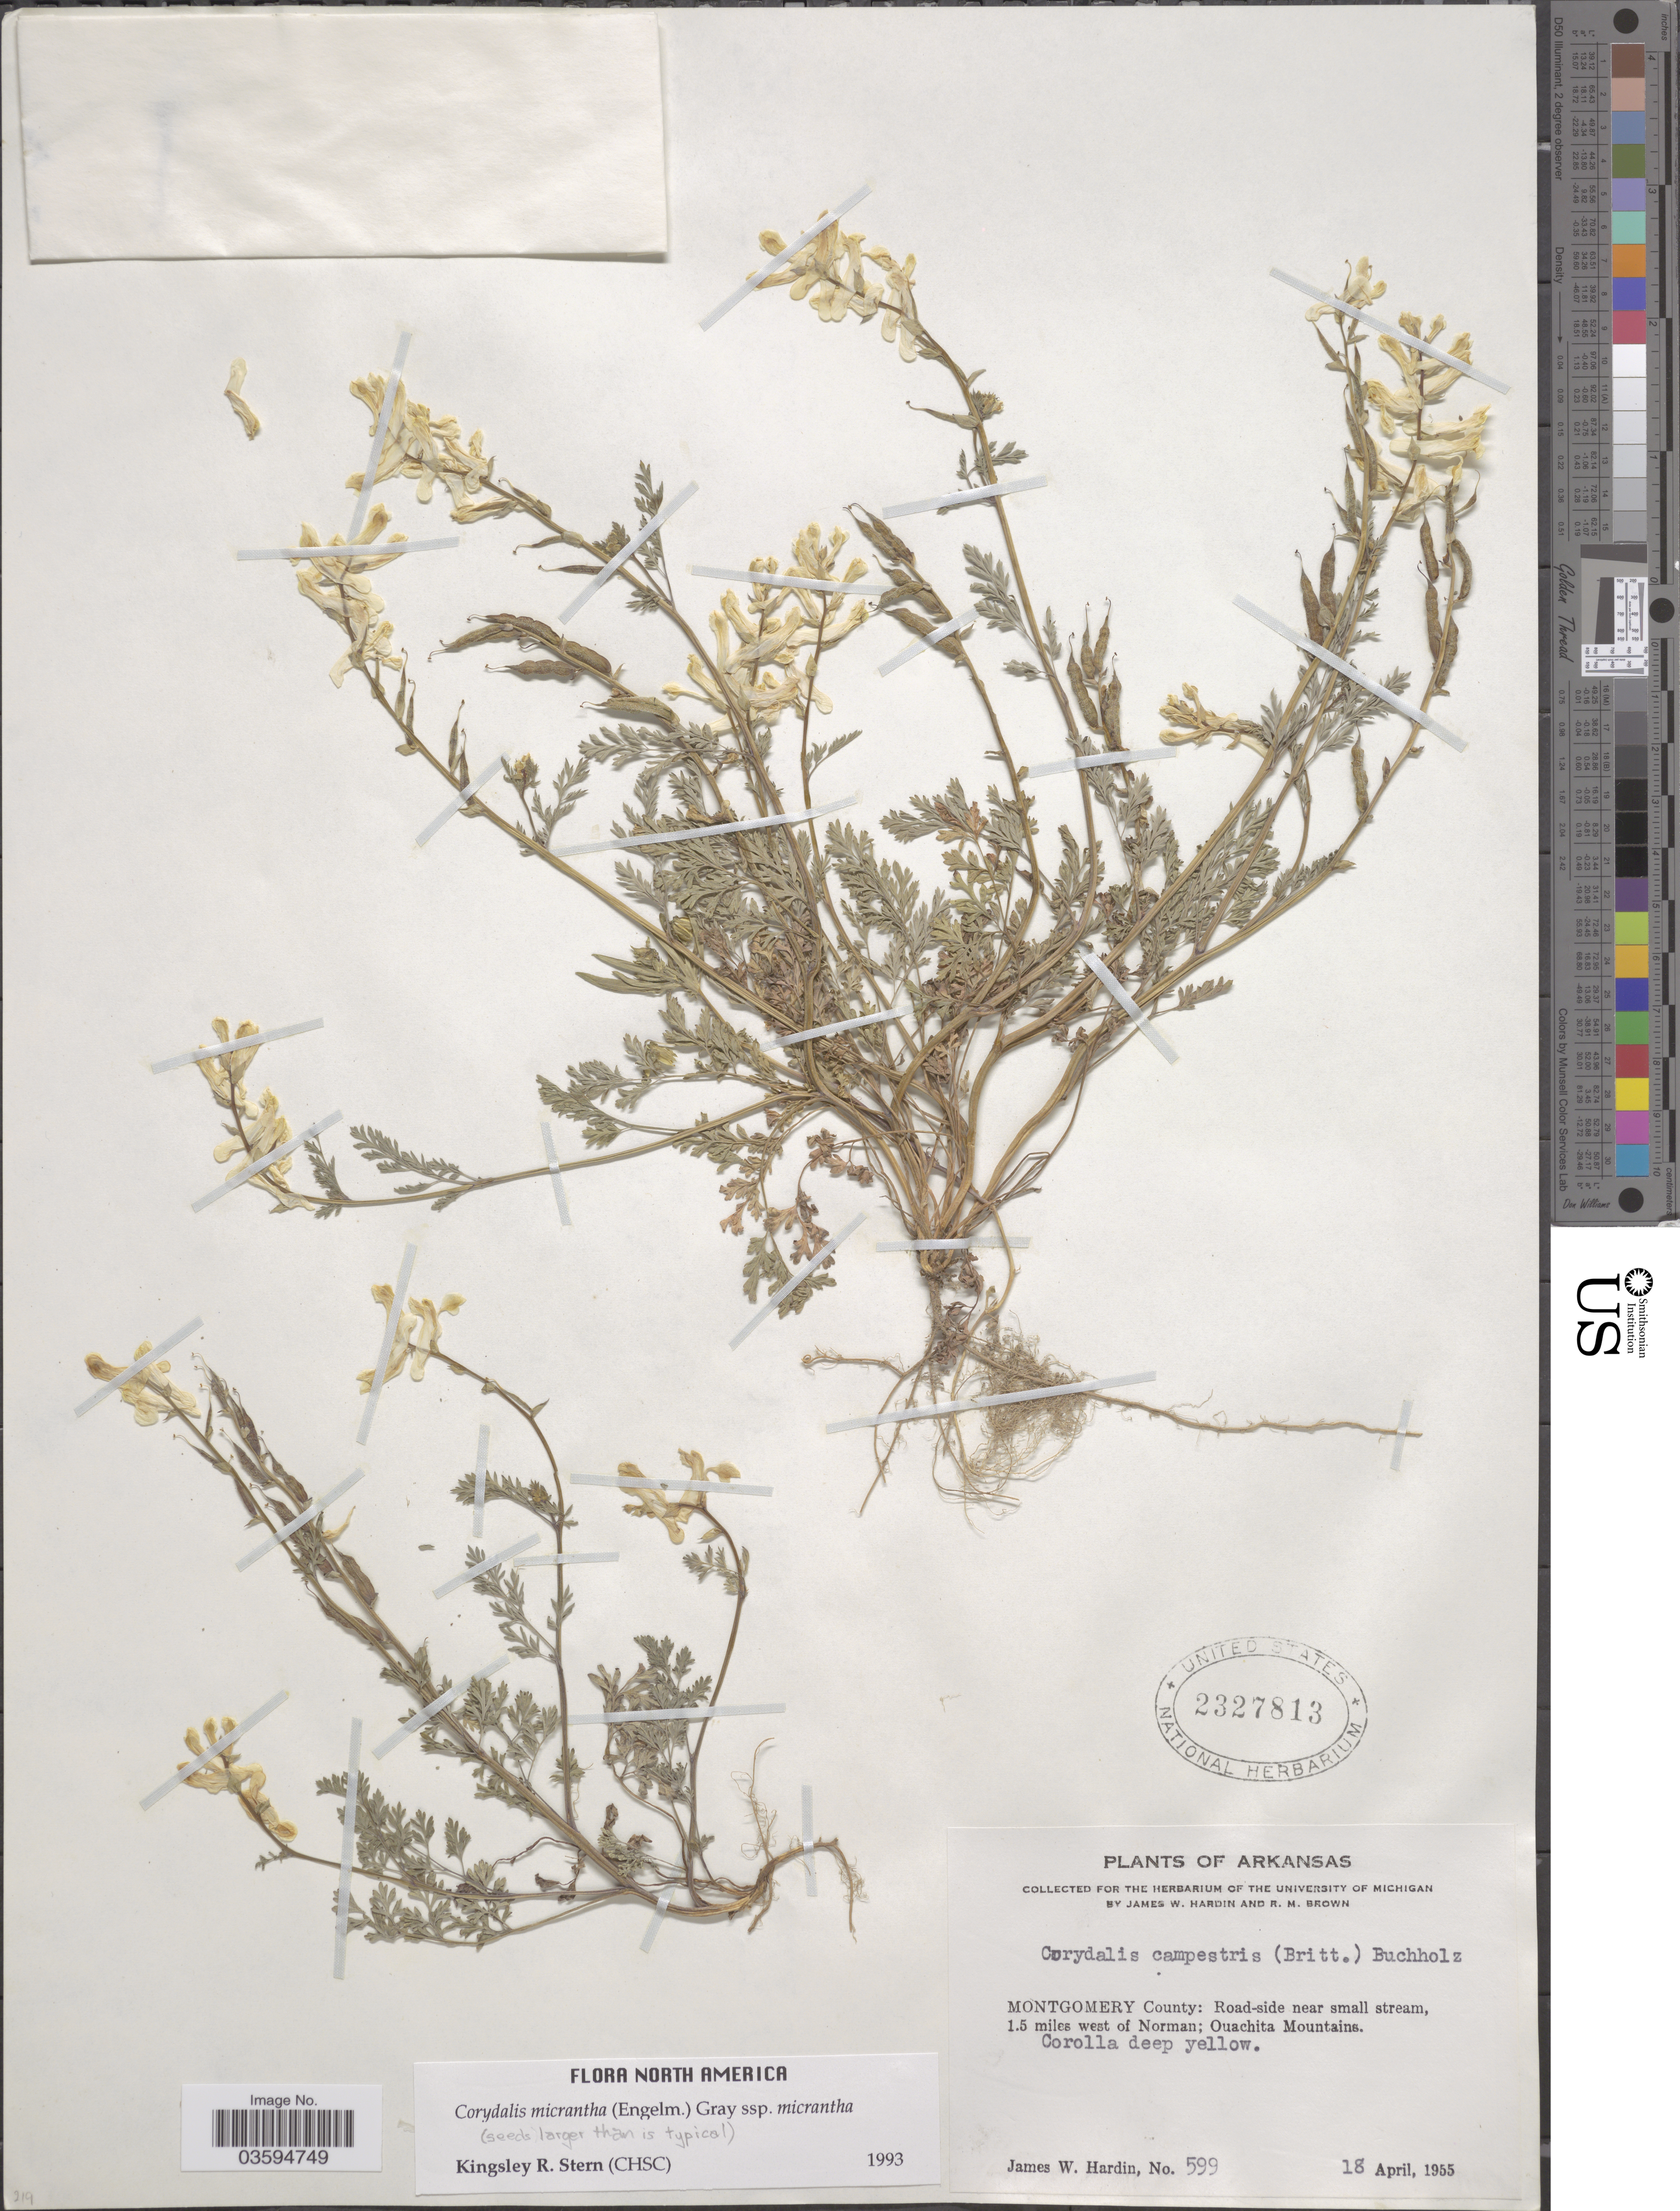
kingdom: Plantae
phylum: Tracheophyta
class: Magnoliopsida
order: Ranunculales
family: Papaveraceae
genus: Corydalis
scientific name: Corydalis micrantha subsp. micrantha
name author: (Engelm. & A. Gray) A. Gray & J.M. Coult.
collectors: J. W. Hardin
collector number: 599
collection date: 1955-04-18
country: United States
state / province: Arkansas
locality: Montgomery County: Road-side near small stream, 1.5 miles west of Norman; Ouachita Mountains.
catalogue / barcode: US 2327813